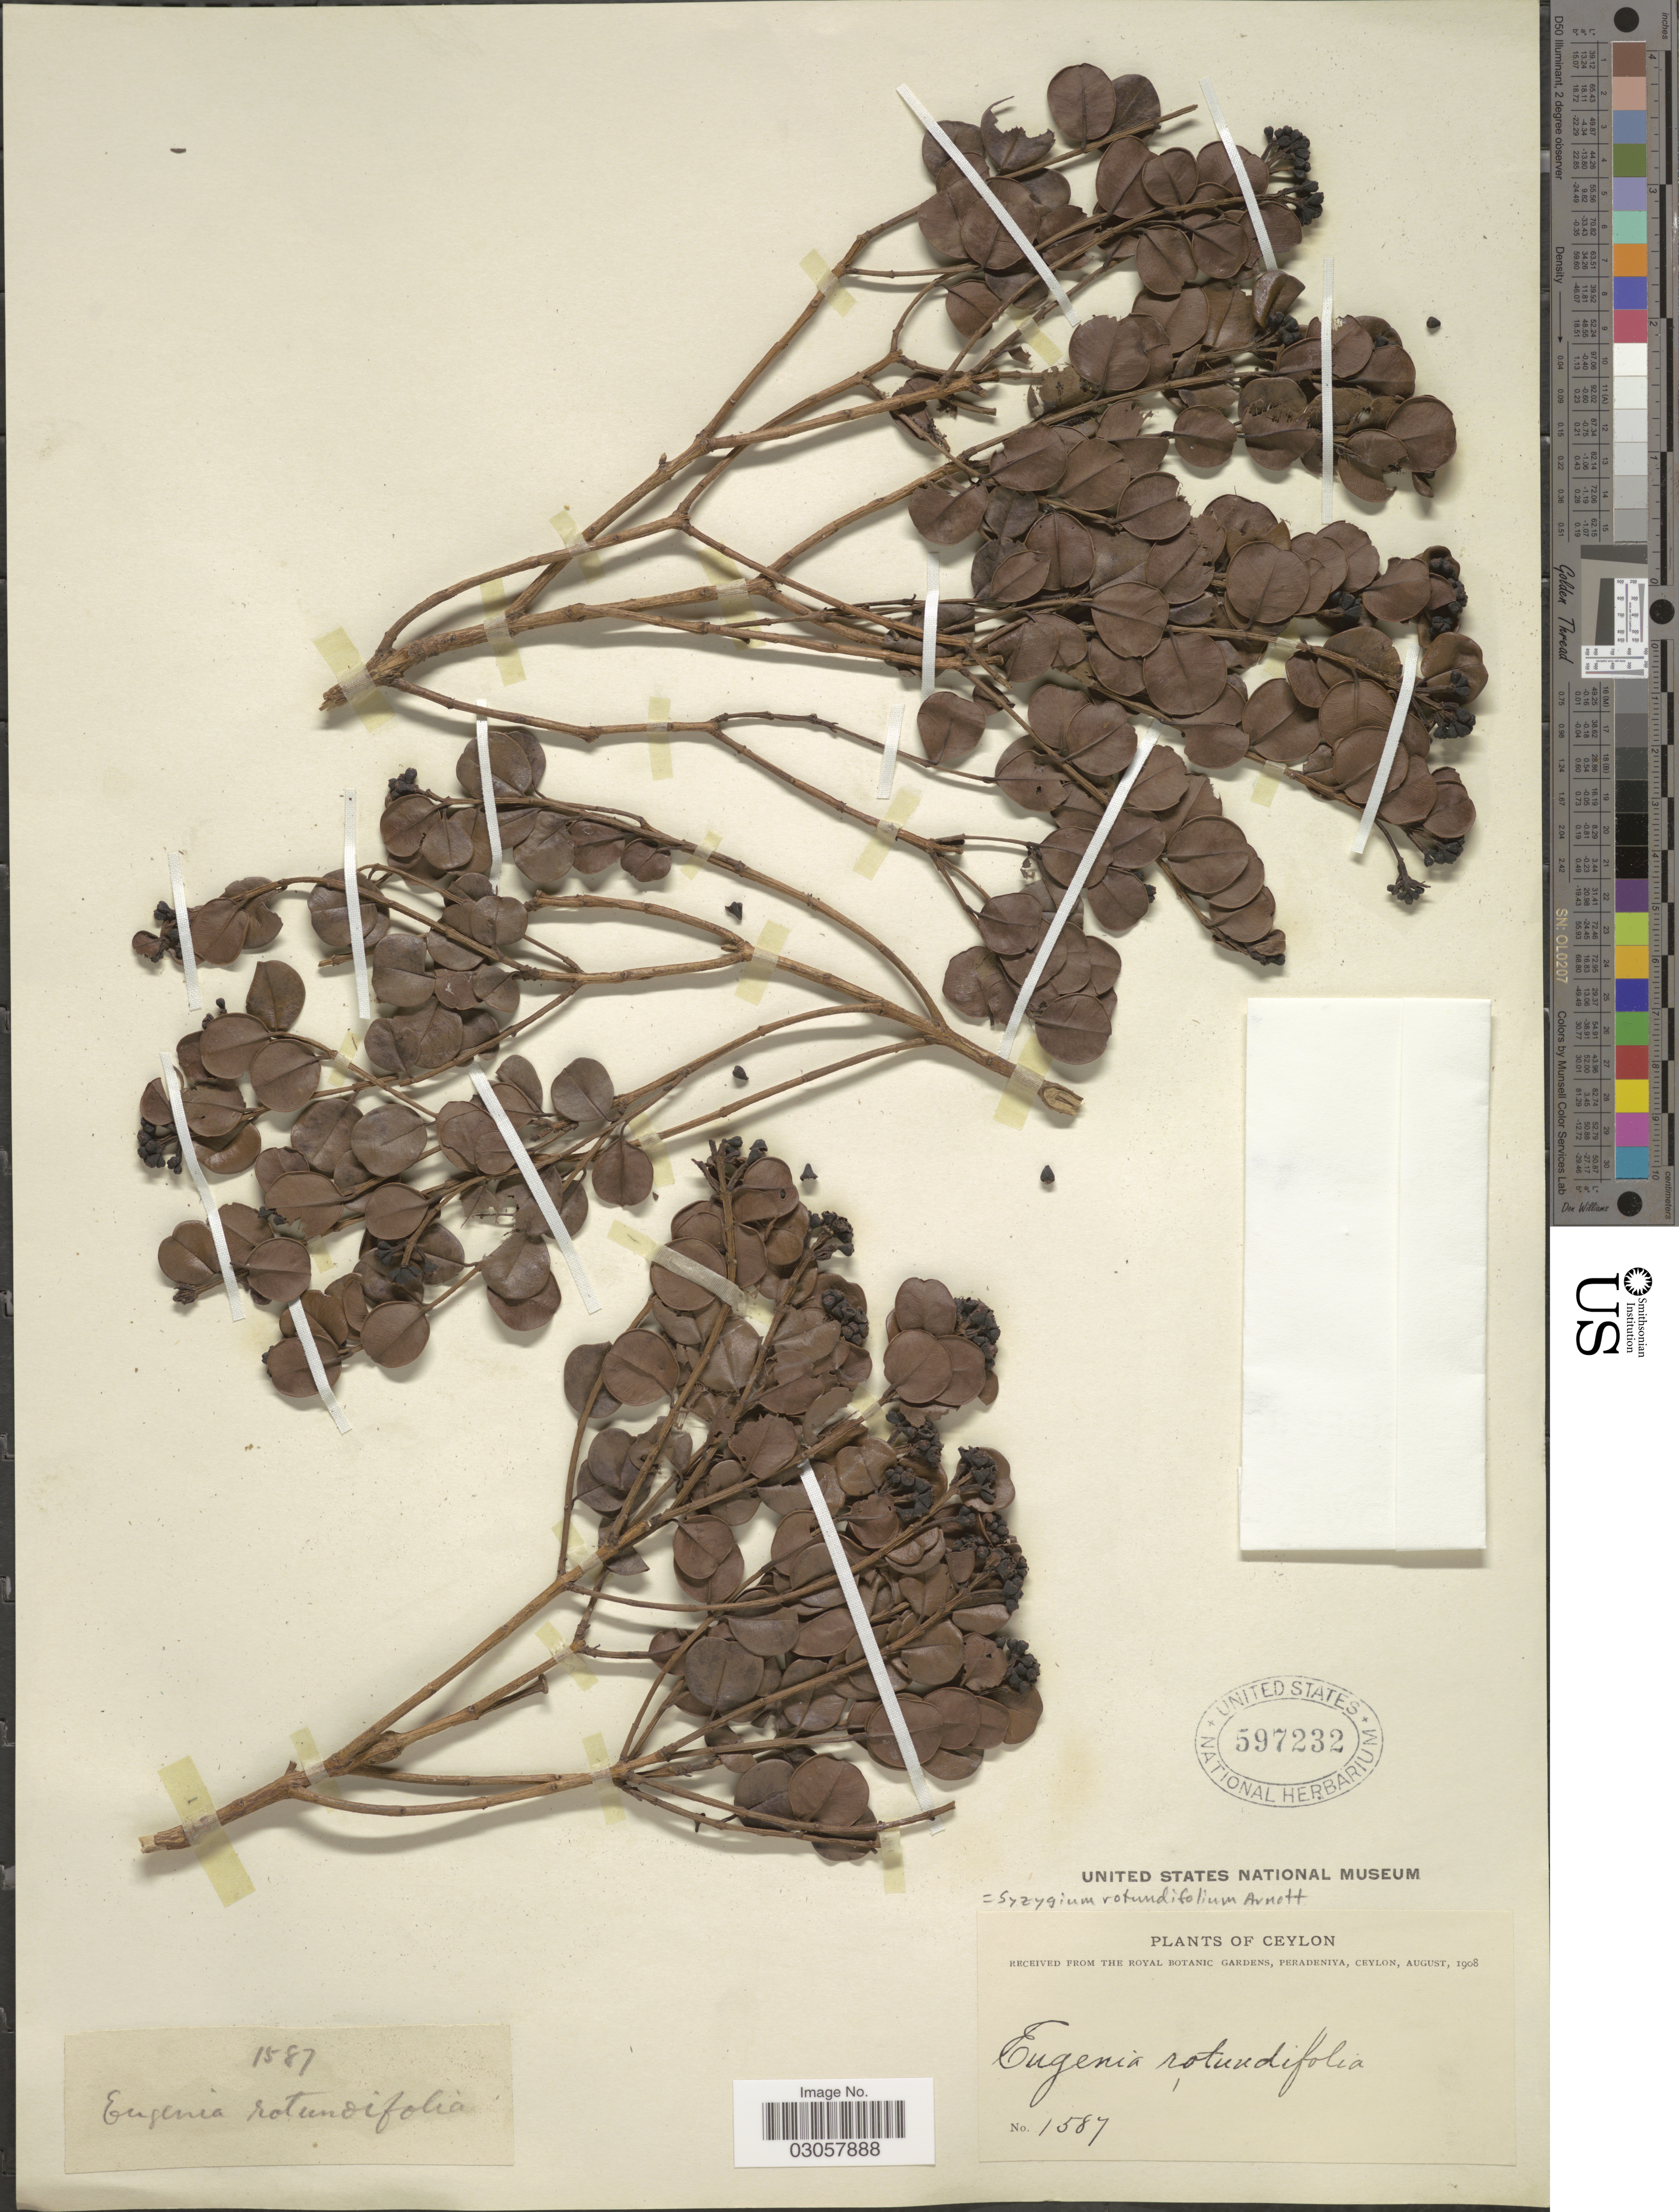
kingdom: Plantae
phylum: Tracheophyta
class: Magnoliopsida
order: Myrtales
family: Myrtaceae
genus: Syzygium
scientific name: Syzygium rotundifolium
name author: Arn.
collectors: ex herb. Royal Botanic Gardens, Peradeniya, Ceylon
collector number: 1587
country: Sri Lanka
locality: Ceylon.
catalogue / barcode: US 597232